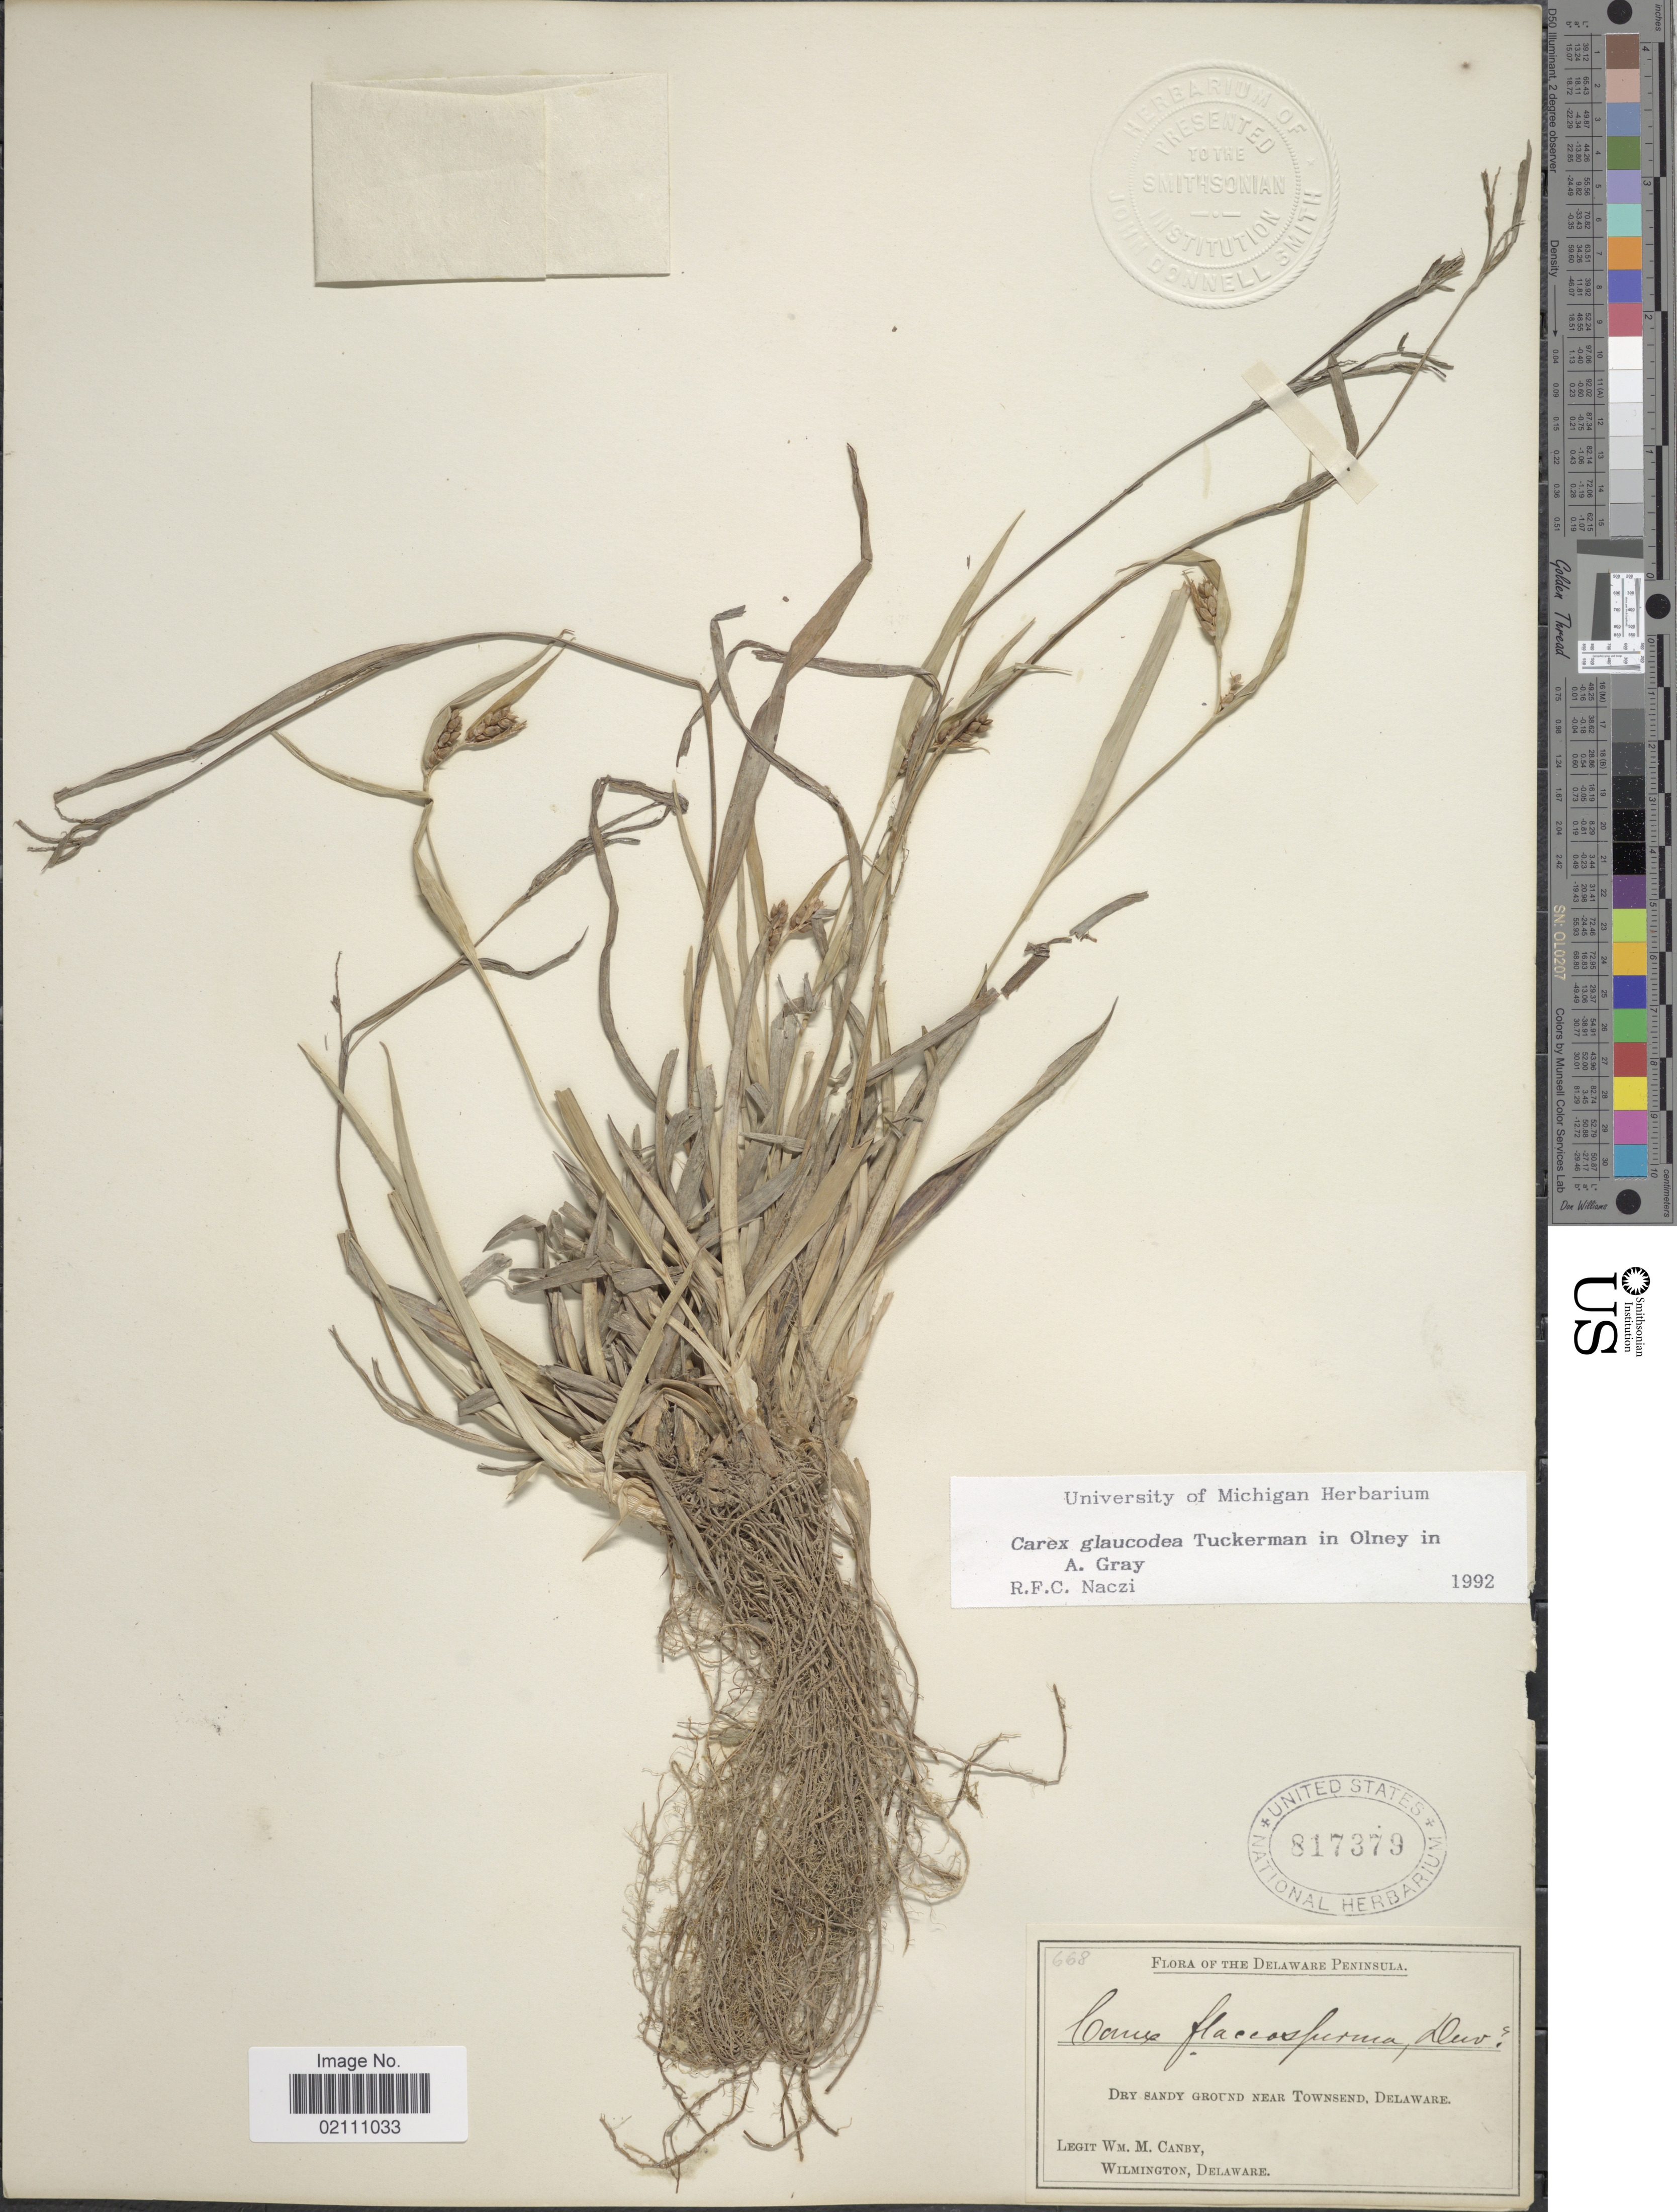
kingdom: Plantae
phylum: Tracheophyta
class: Liliopsida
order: Poales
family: Cyperaceae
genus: Carex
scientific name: Carex glaucodea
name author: Tuck. ex Olney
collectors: W. M. Canby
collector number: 668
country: United States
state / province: Delaware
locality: Dry sandy ground near Townsend, Delaware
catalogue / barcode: US 817379